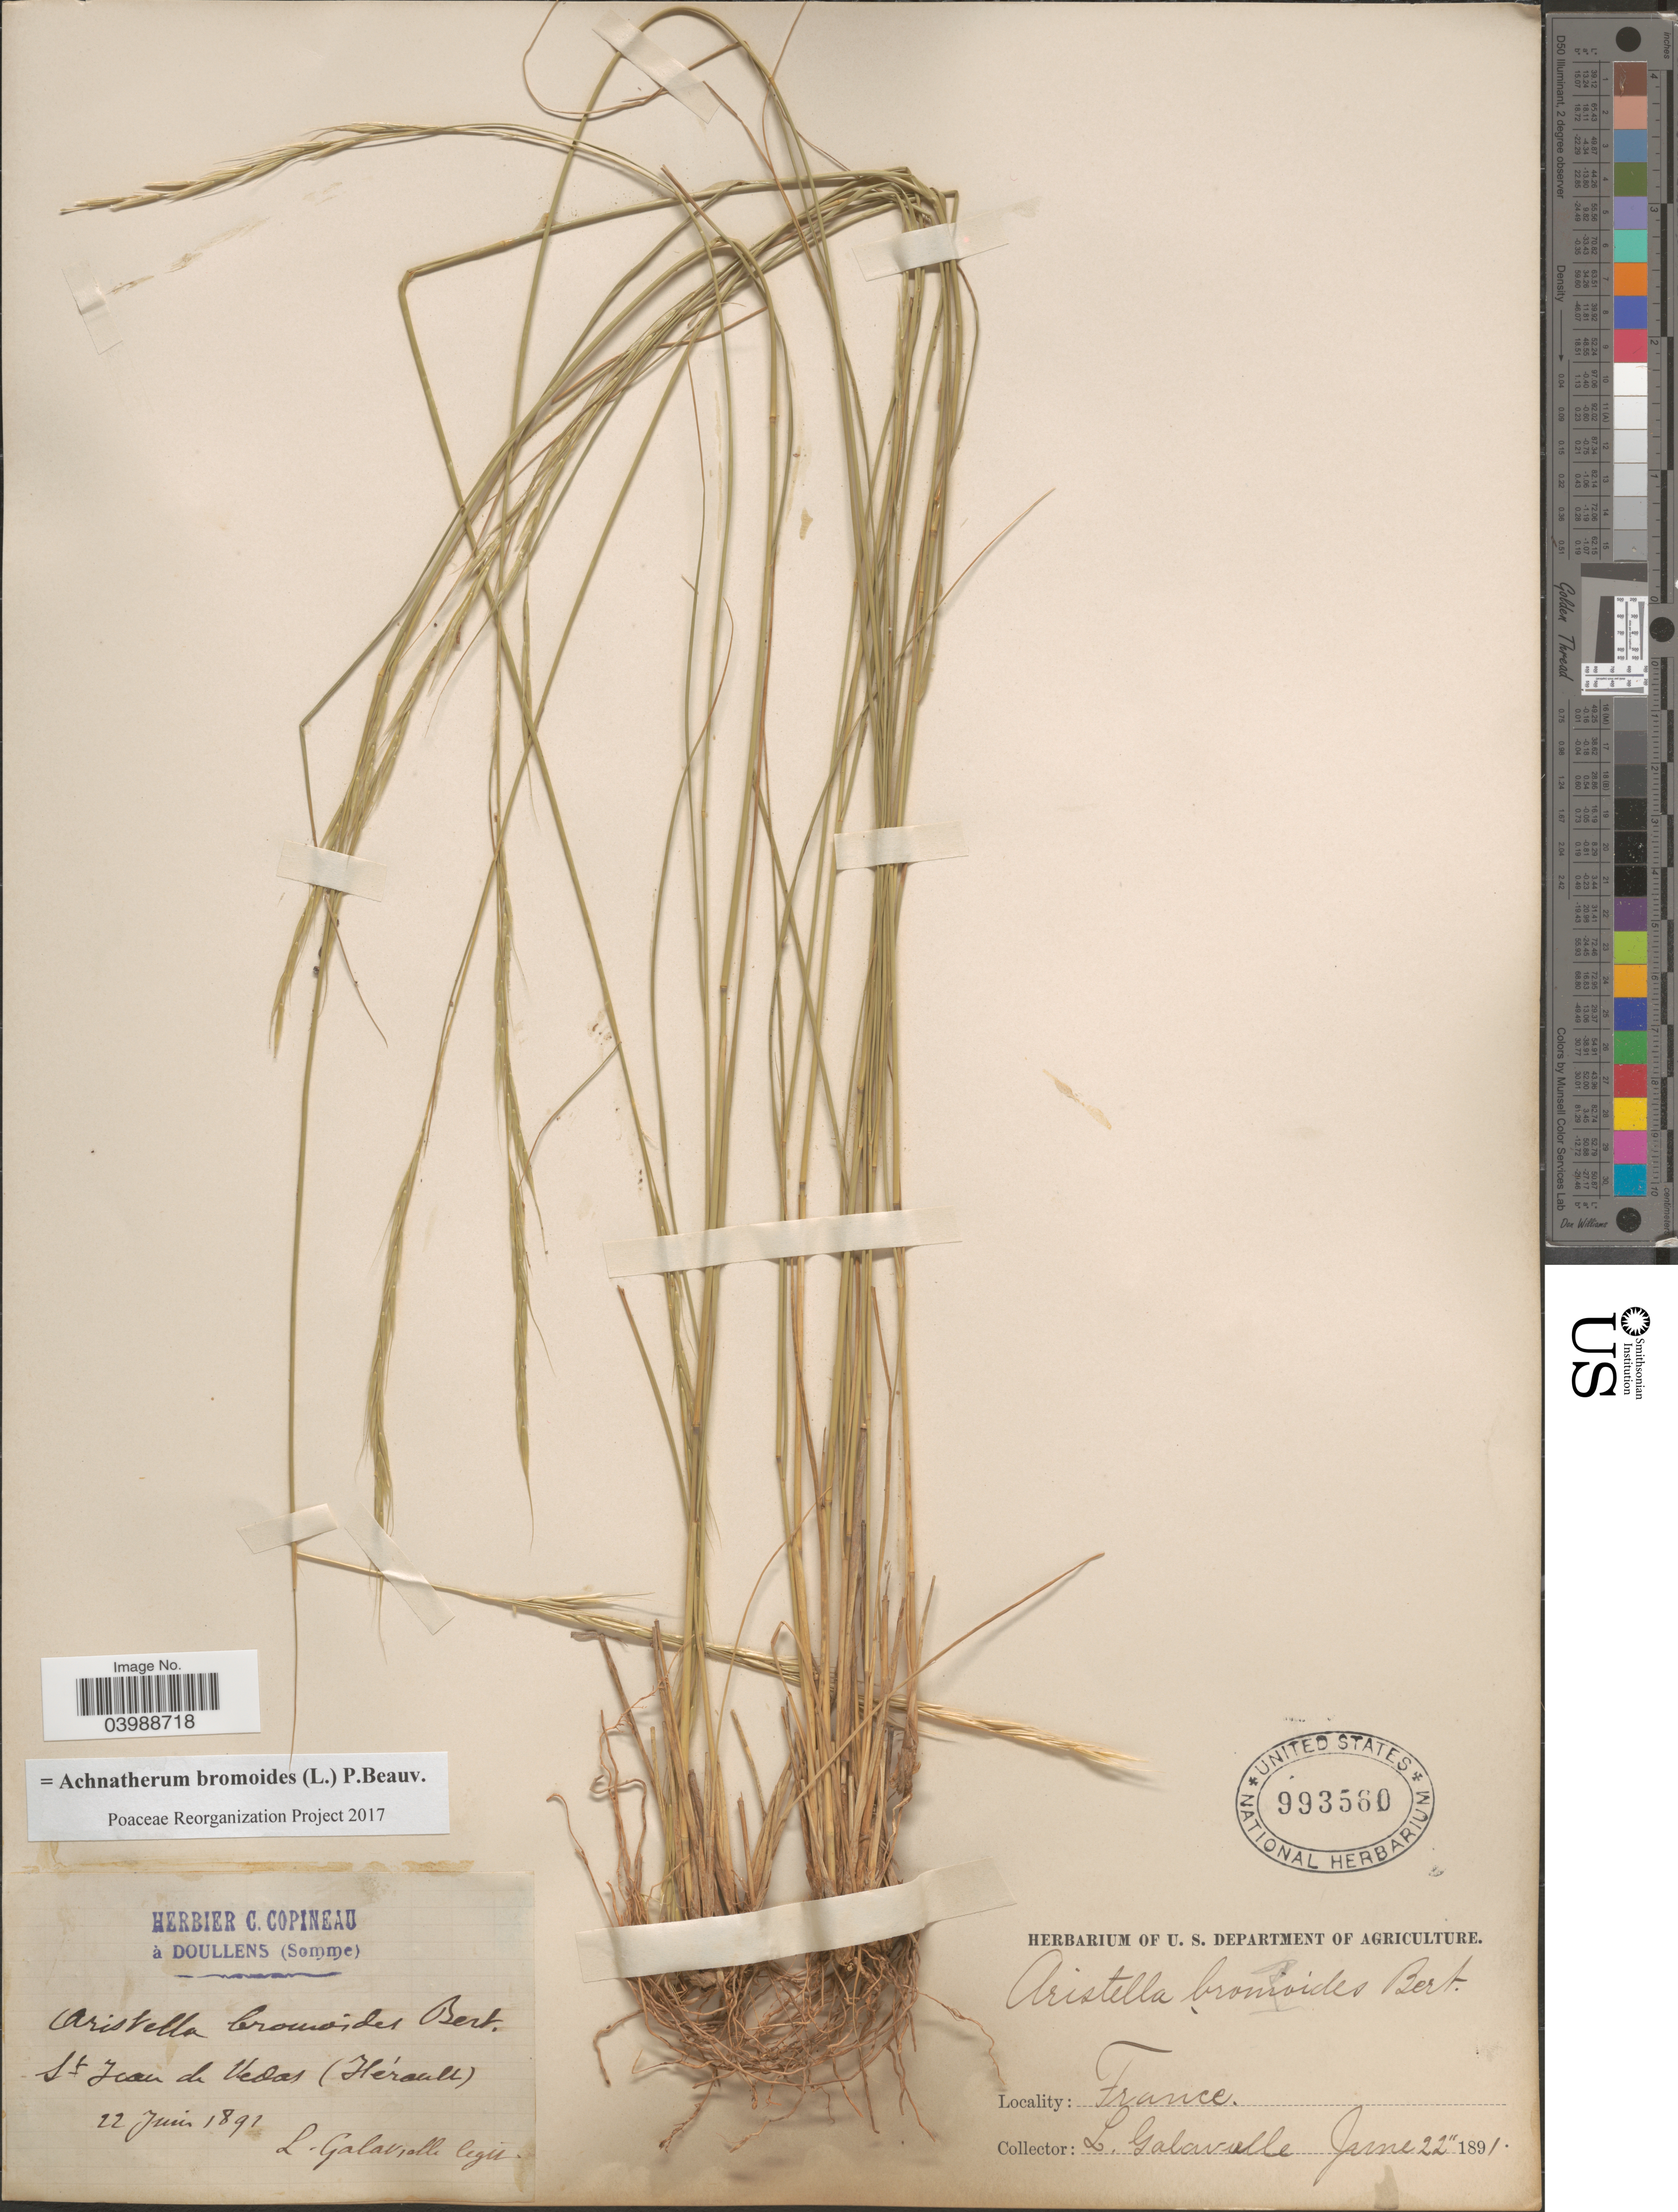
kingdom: Plantae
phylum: Tracheophyta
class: Liliopsida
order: Poales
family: Poaceae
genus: Achnatherum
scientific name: Achnatherum bromoides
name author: (L.) P. Beauv.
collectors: L. Galavielle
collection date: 1891-06-22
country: France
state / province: Occitanie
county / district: Hérault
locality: St Juan de Vedas (Hérault).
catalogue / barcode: US 993560